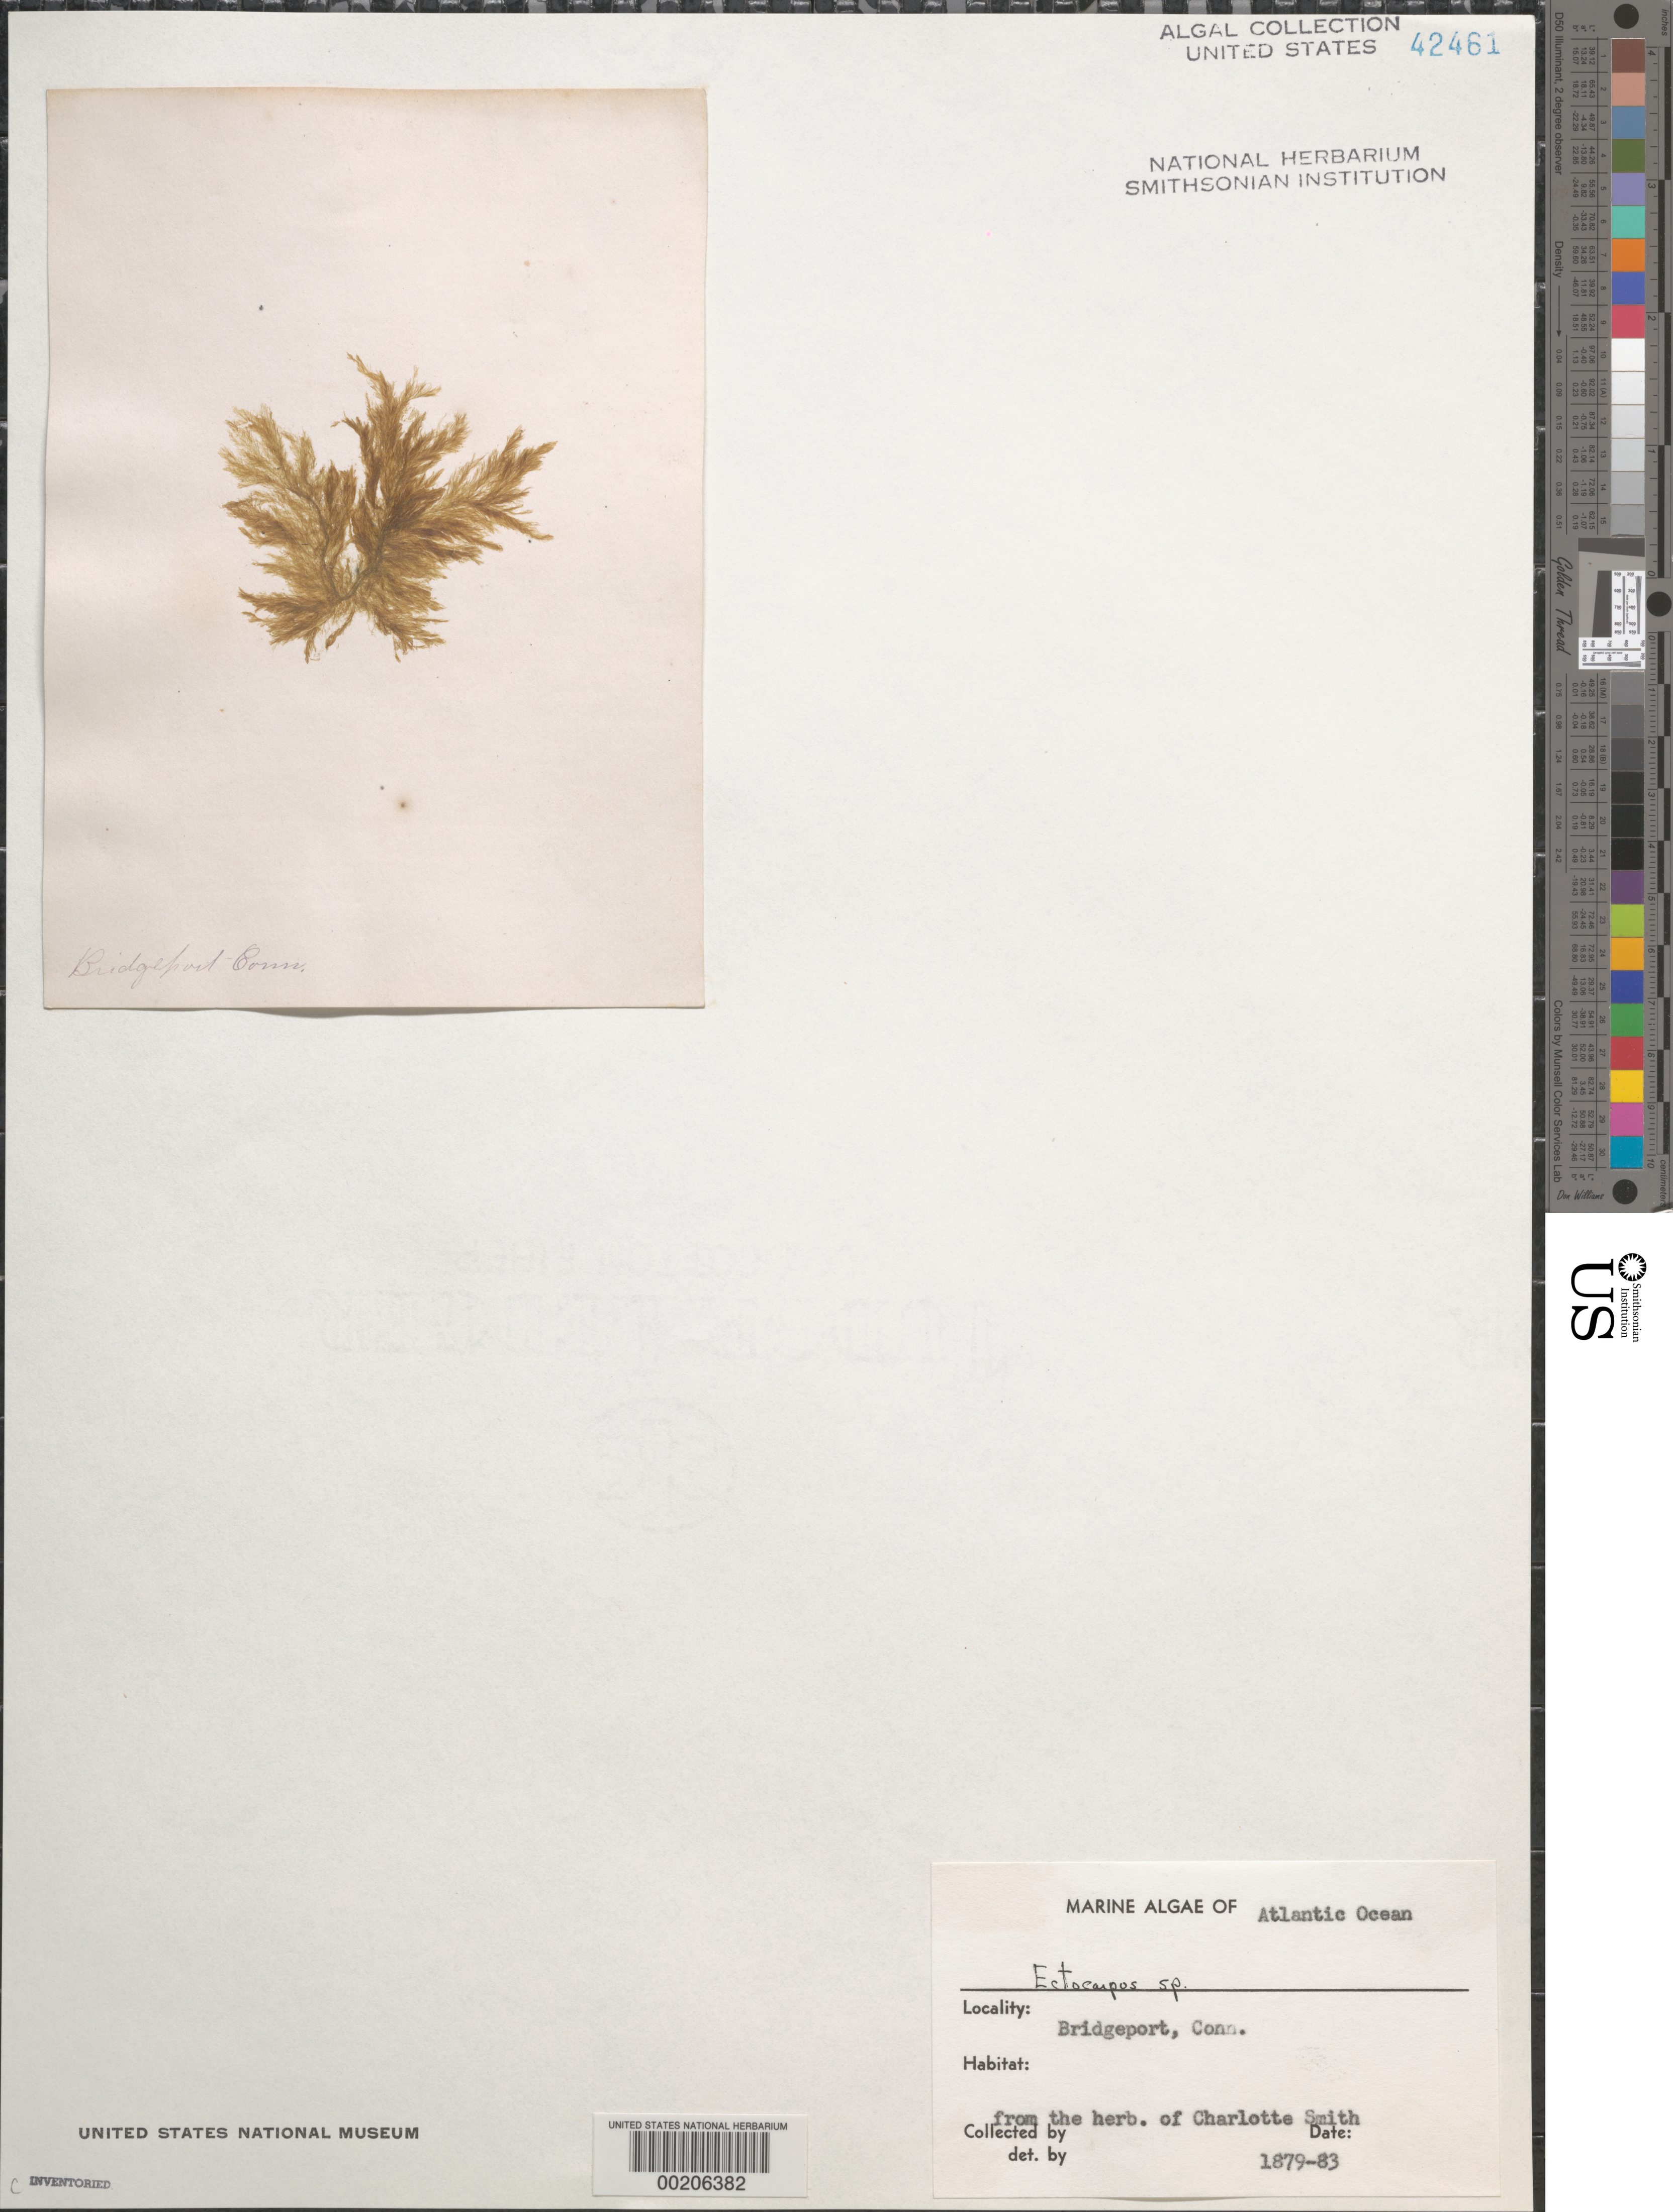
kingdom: Chromista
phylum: Ochrophyta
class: Phaeophyceae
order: Ectocarpales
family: Ectocarpaceae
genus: Ectocarpus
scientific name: Ectocarpus sp.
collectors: Charlotte Smith (herbarium)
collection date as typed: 1879 TO -- --- 1883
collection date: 1879/1883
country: United States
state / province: Connecticut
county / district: Fairfield County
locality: Bridgeport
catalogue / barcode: US 42461